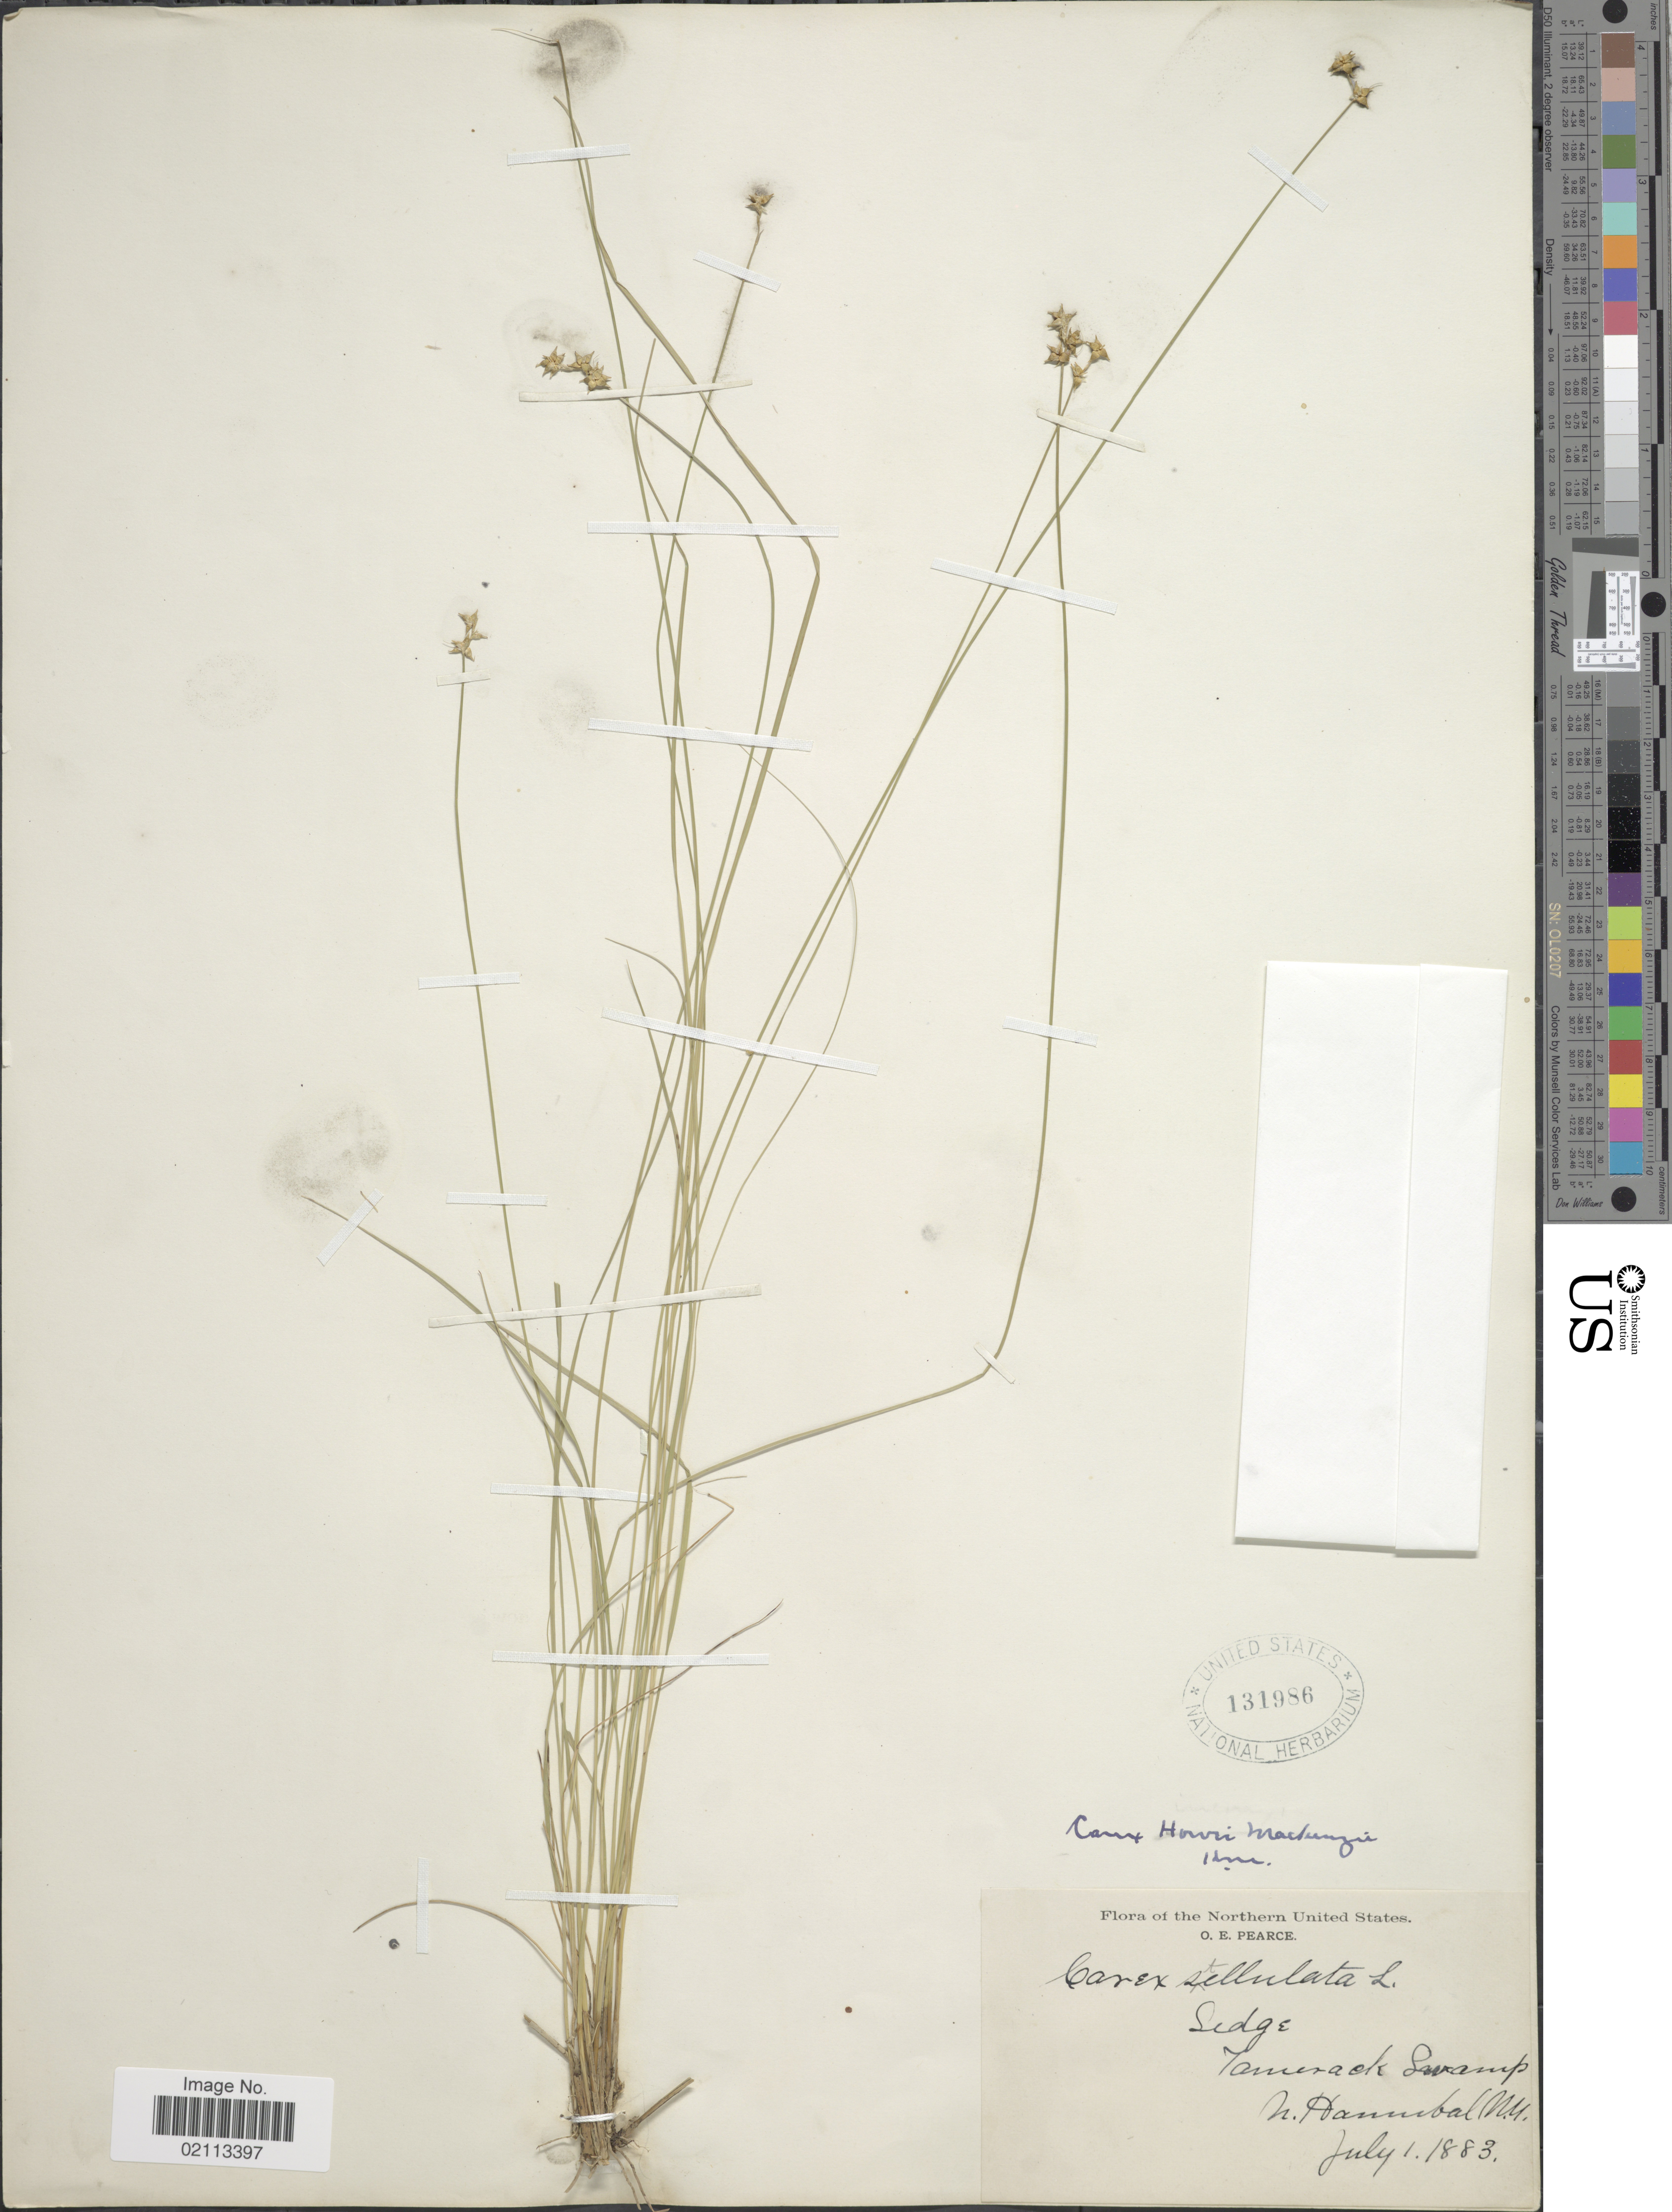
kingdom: Plantae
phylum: Tracheophyta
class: Liliopsida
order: Poales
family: Cyperaceae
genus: Carex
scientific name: Carex howei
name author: Mack.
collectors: O. E. Pearce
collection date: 1883-07-01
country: United States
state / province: New York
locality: The Northern United States, Sedge Tamerack Swamp, N. Hannibal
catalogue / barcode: US 131986